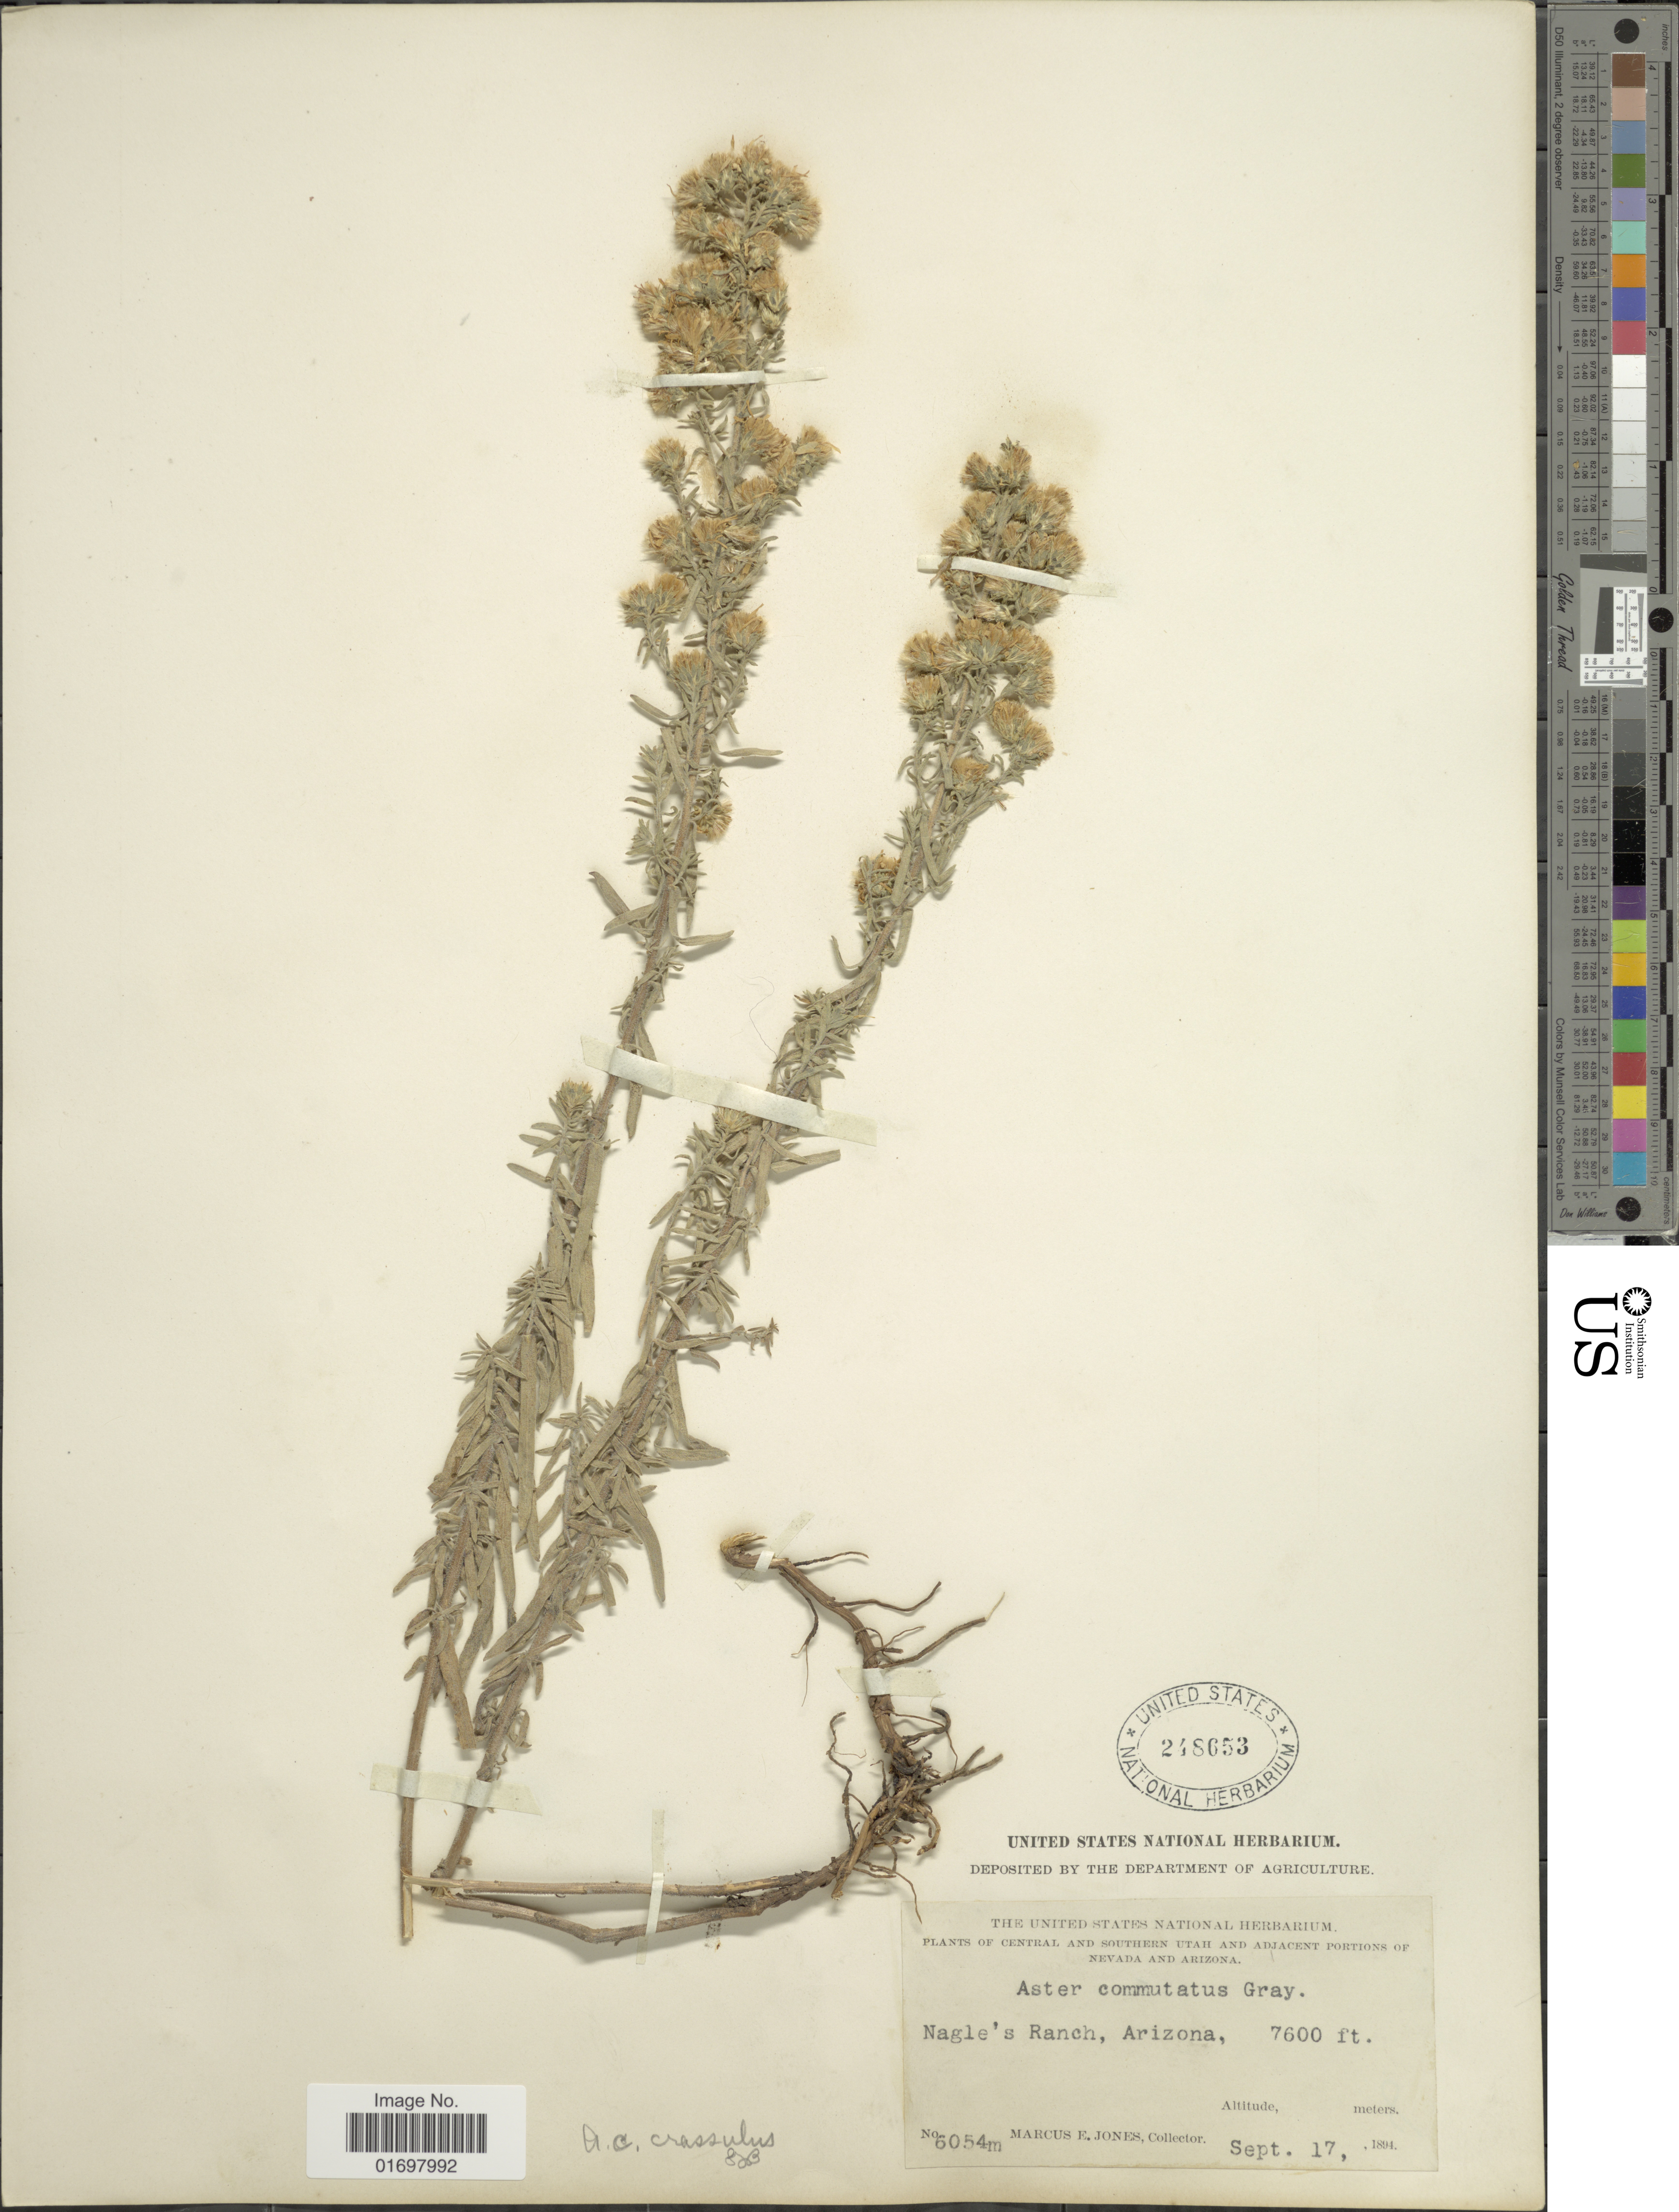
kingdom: Plantae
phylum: Tracheophyta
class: Magnoliopsida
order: Asterales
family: Asteraceae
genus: Symphyotrichum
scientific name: Symphyotrichum falcatum var. commutatum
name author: (Torr. & A. Gray) G.L. Nesom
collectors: M. E. Jones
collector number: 6054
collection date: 1894-09-17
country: United States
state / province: Arizona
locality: Nagle's Ranch, Arizona.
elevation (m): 2316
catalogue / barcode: US 248653